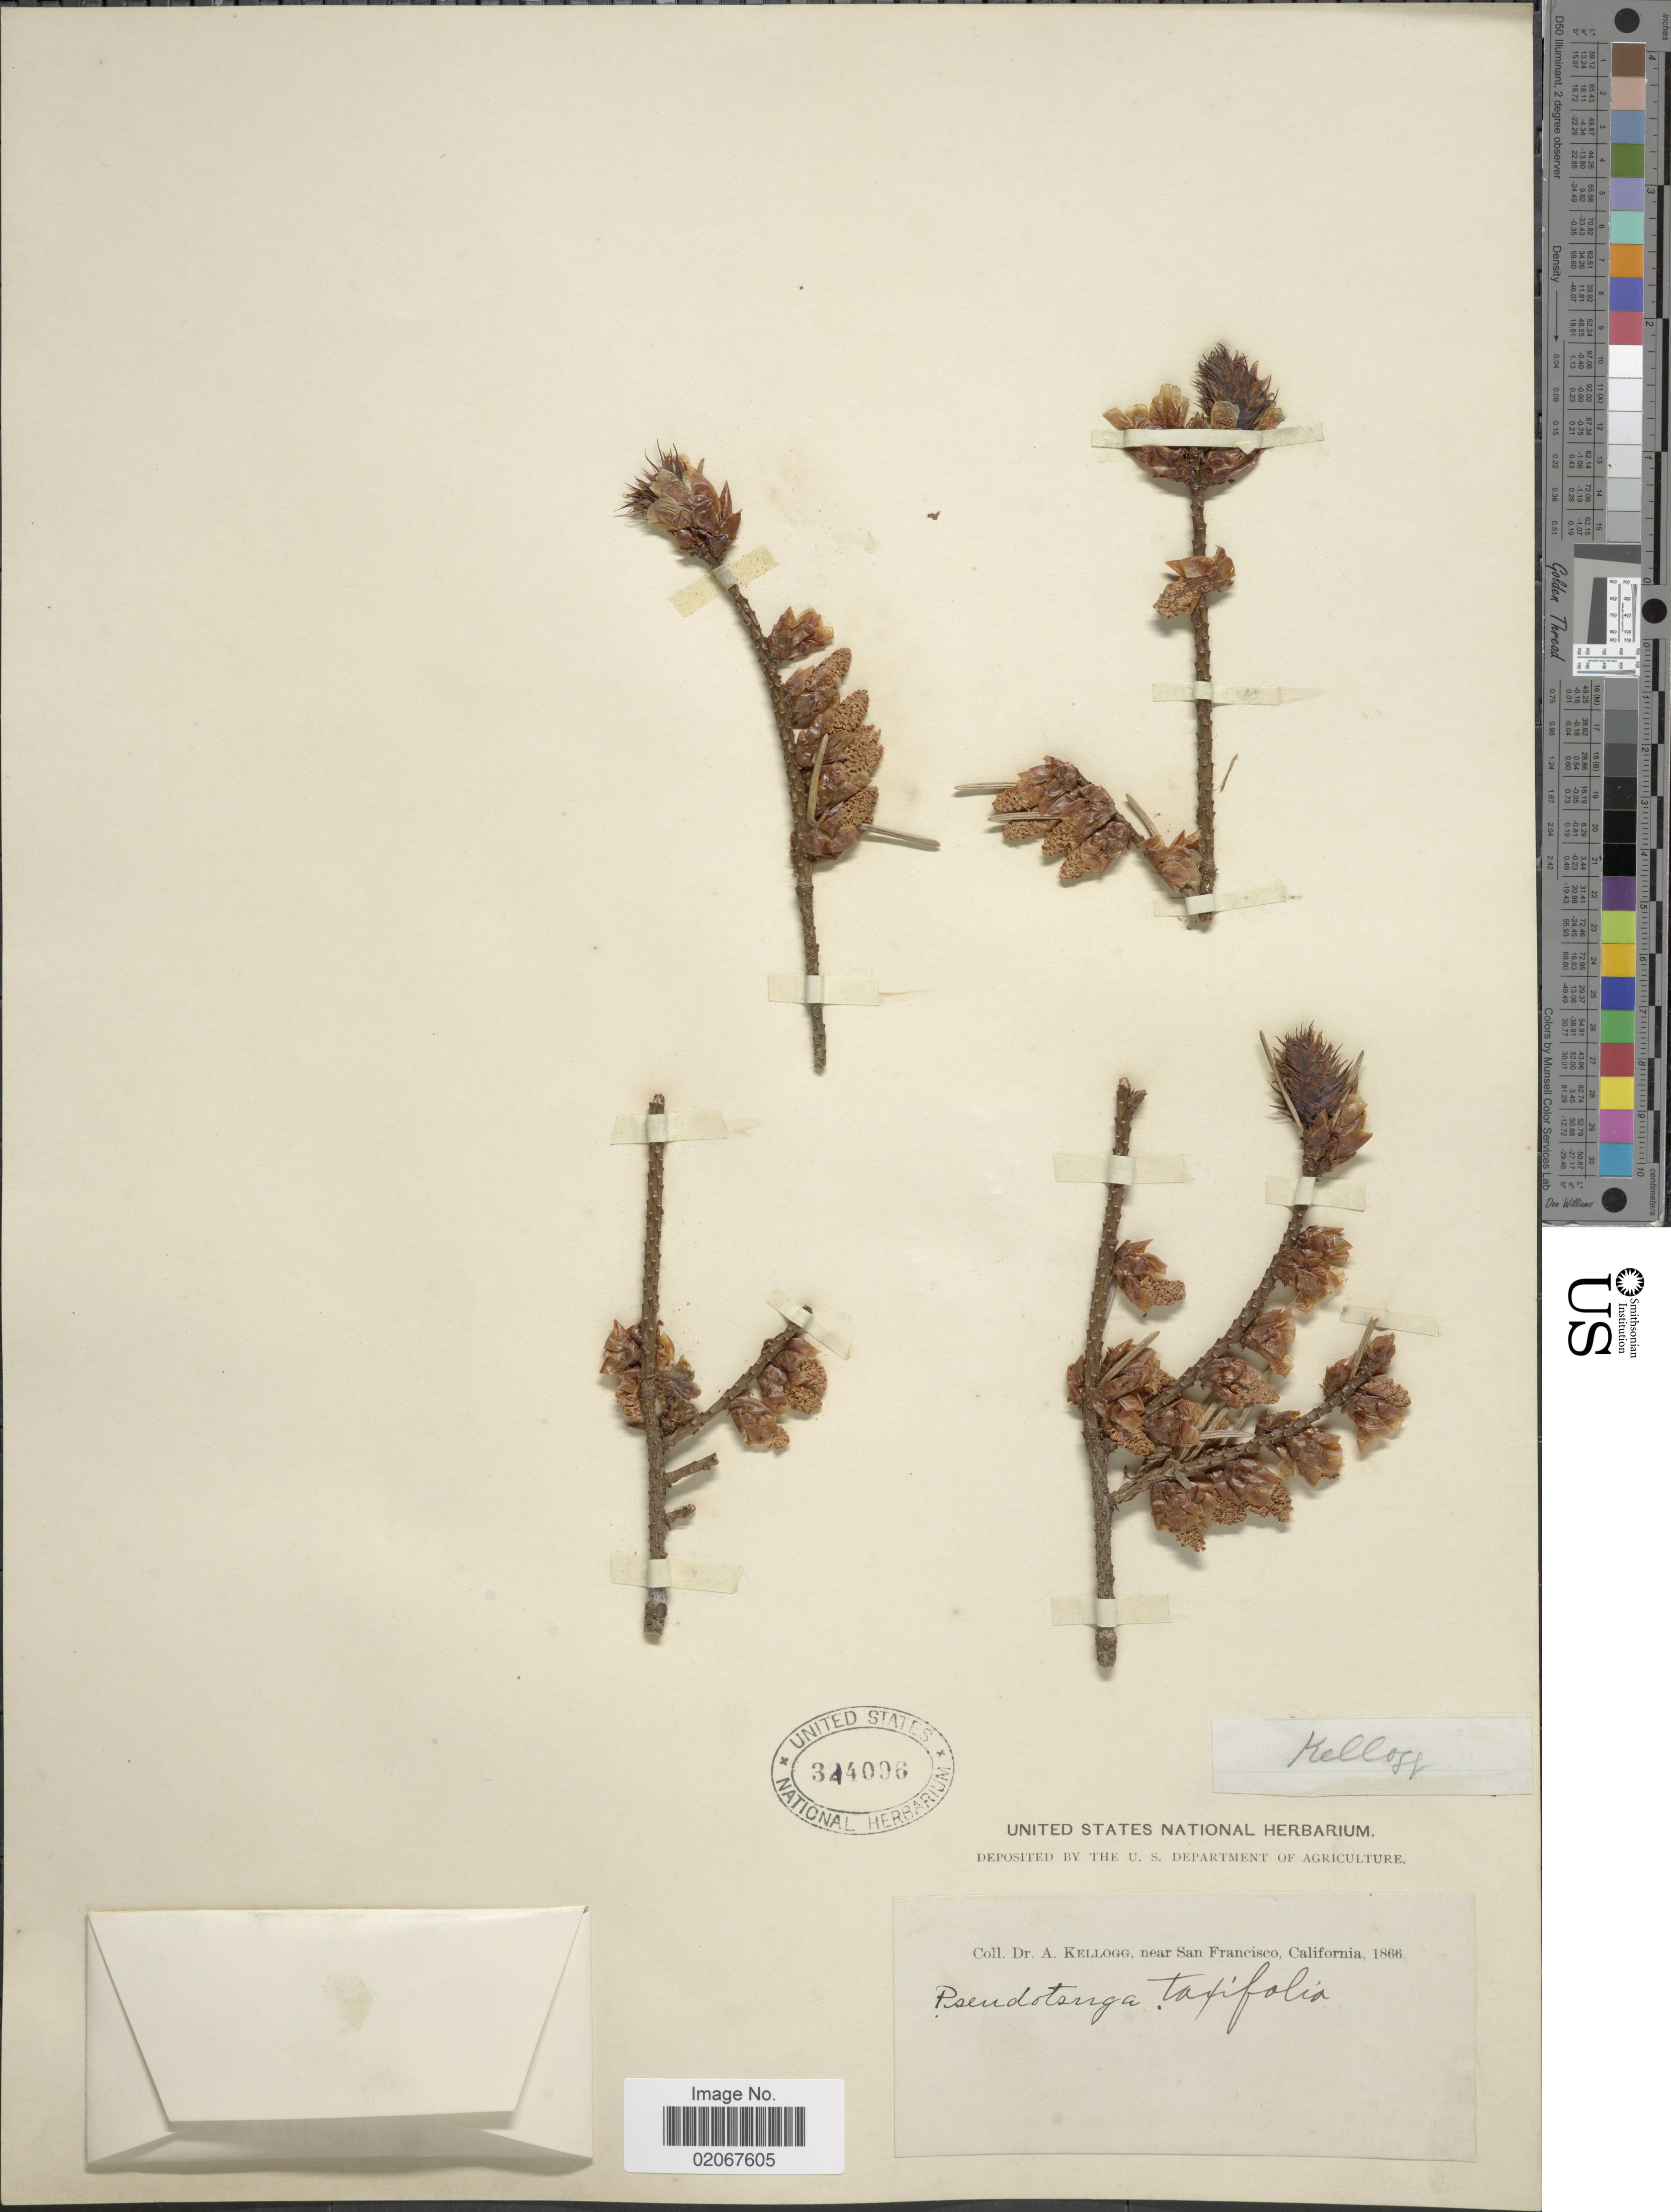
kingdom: Plantae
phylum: Tracheophyta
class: Pinopsida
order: Pinales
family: Pinaceae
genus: Pseudotsuga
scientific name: Pseudotsuga menziesii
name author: (Mirb.) Franco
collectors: A. Kellogg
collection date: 1866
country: United States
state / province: California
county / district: San Francisco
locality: Near San Francisco, California.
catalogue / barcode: US 344096